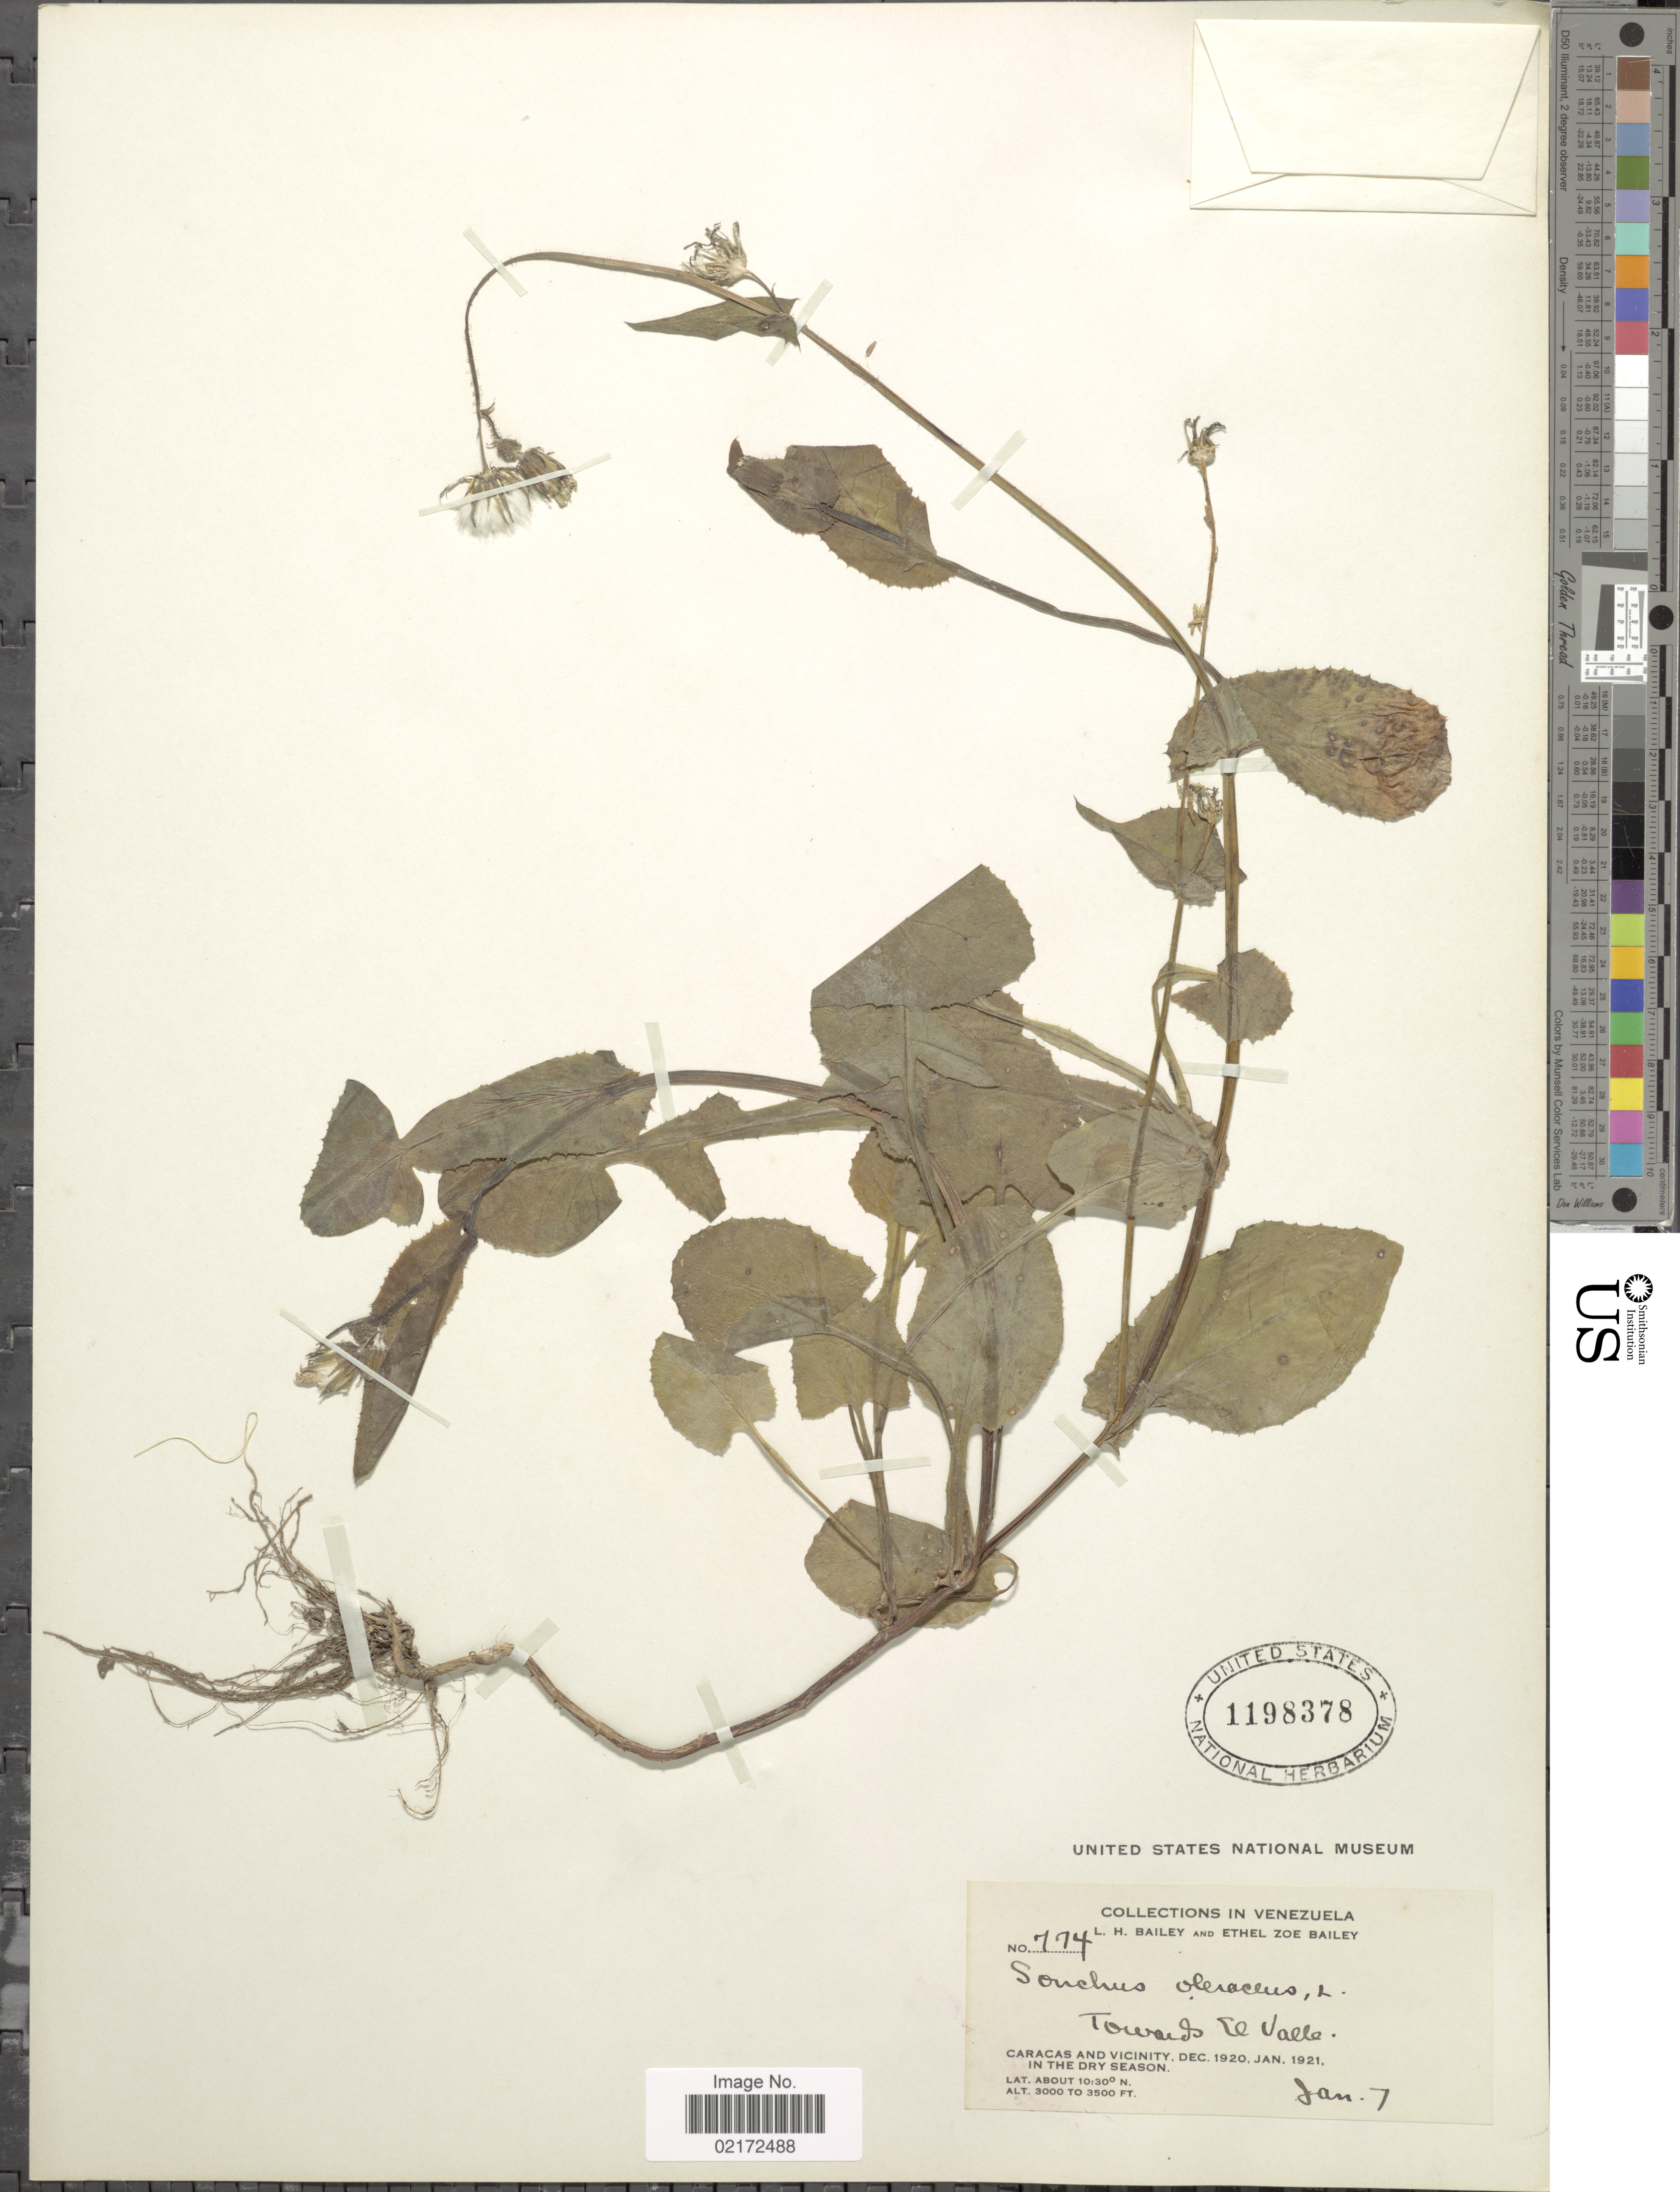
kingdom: Plantae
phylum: Tracheophyta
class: Magnoliopsida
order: Asterales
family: Asteraceae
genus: Sonchus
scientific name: Sonchus oleraceus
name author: L.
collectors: L. H. Bailey & E. Z. Bailey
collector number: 774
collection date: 1921-01-07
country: Venezuela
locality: Towards El Valle. Caracas and Vicinity. In the dry season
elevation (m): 3000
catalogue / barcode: US 1198378